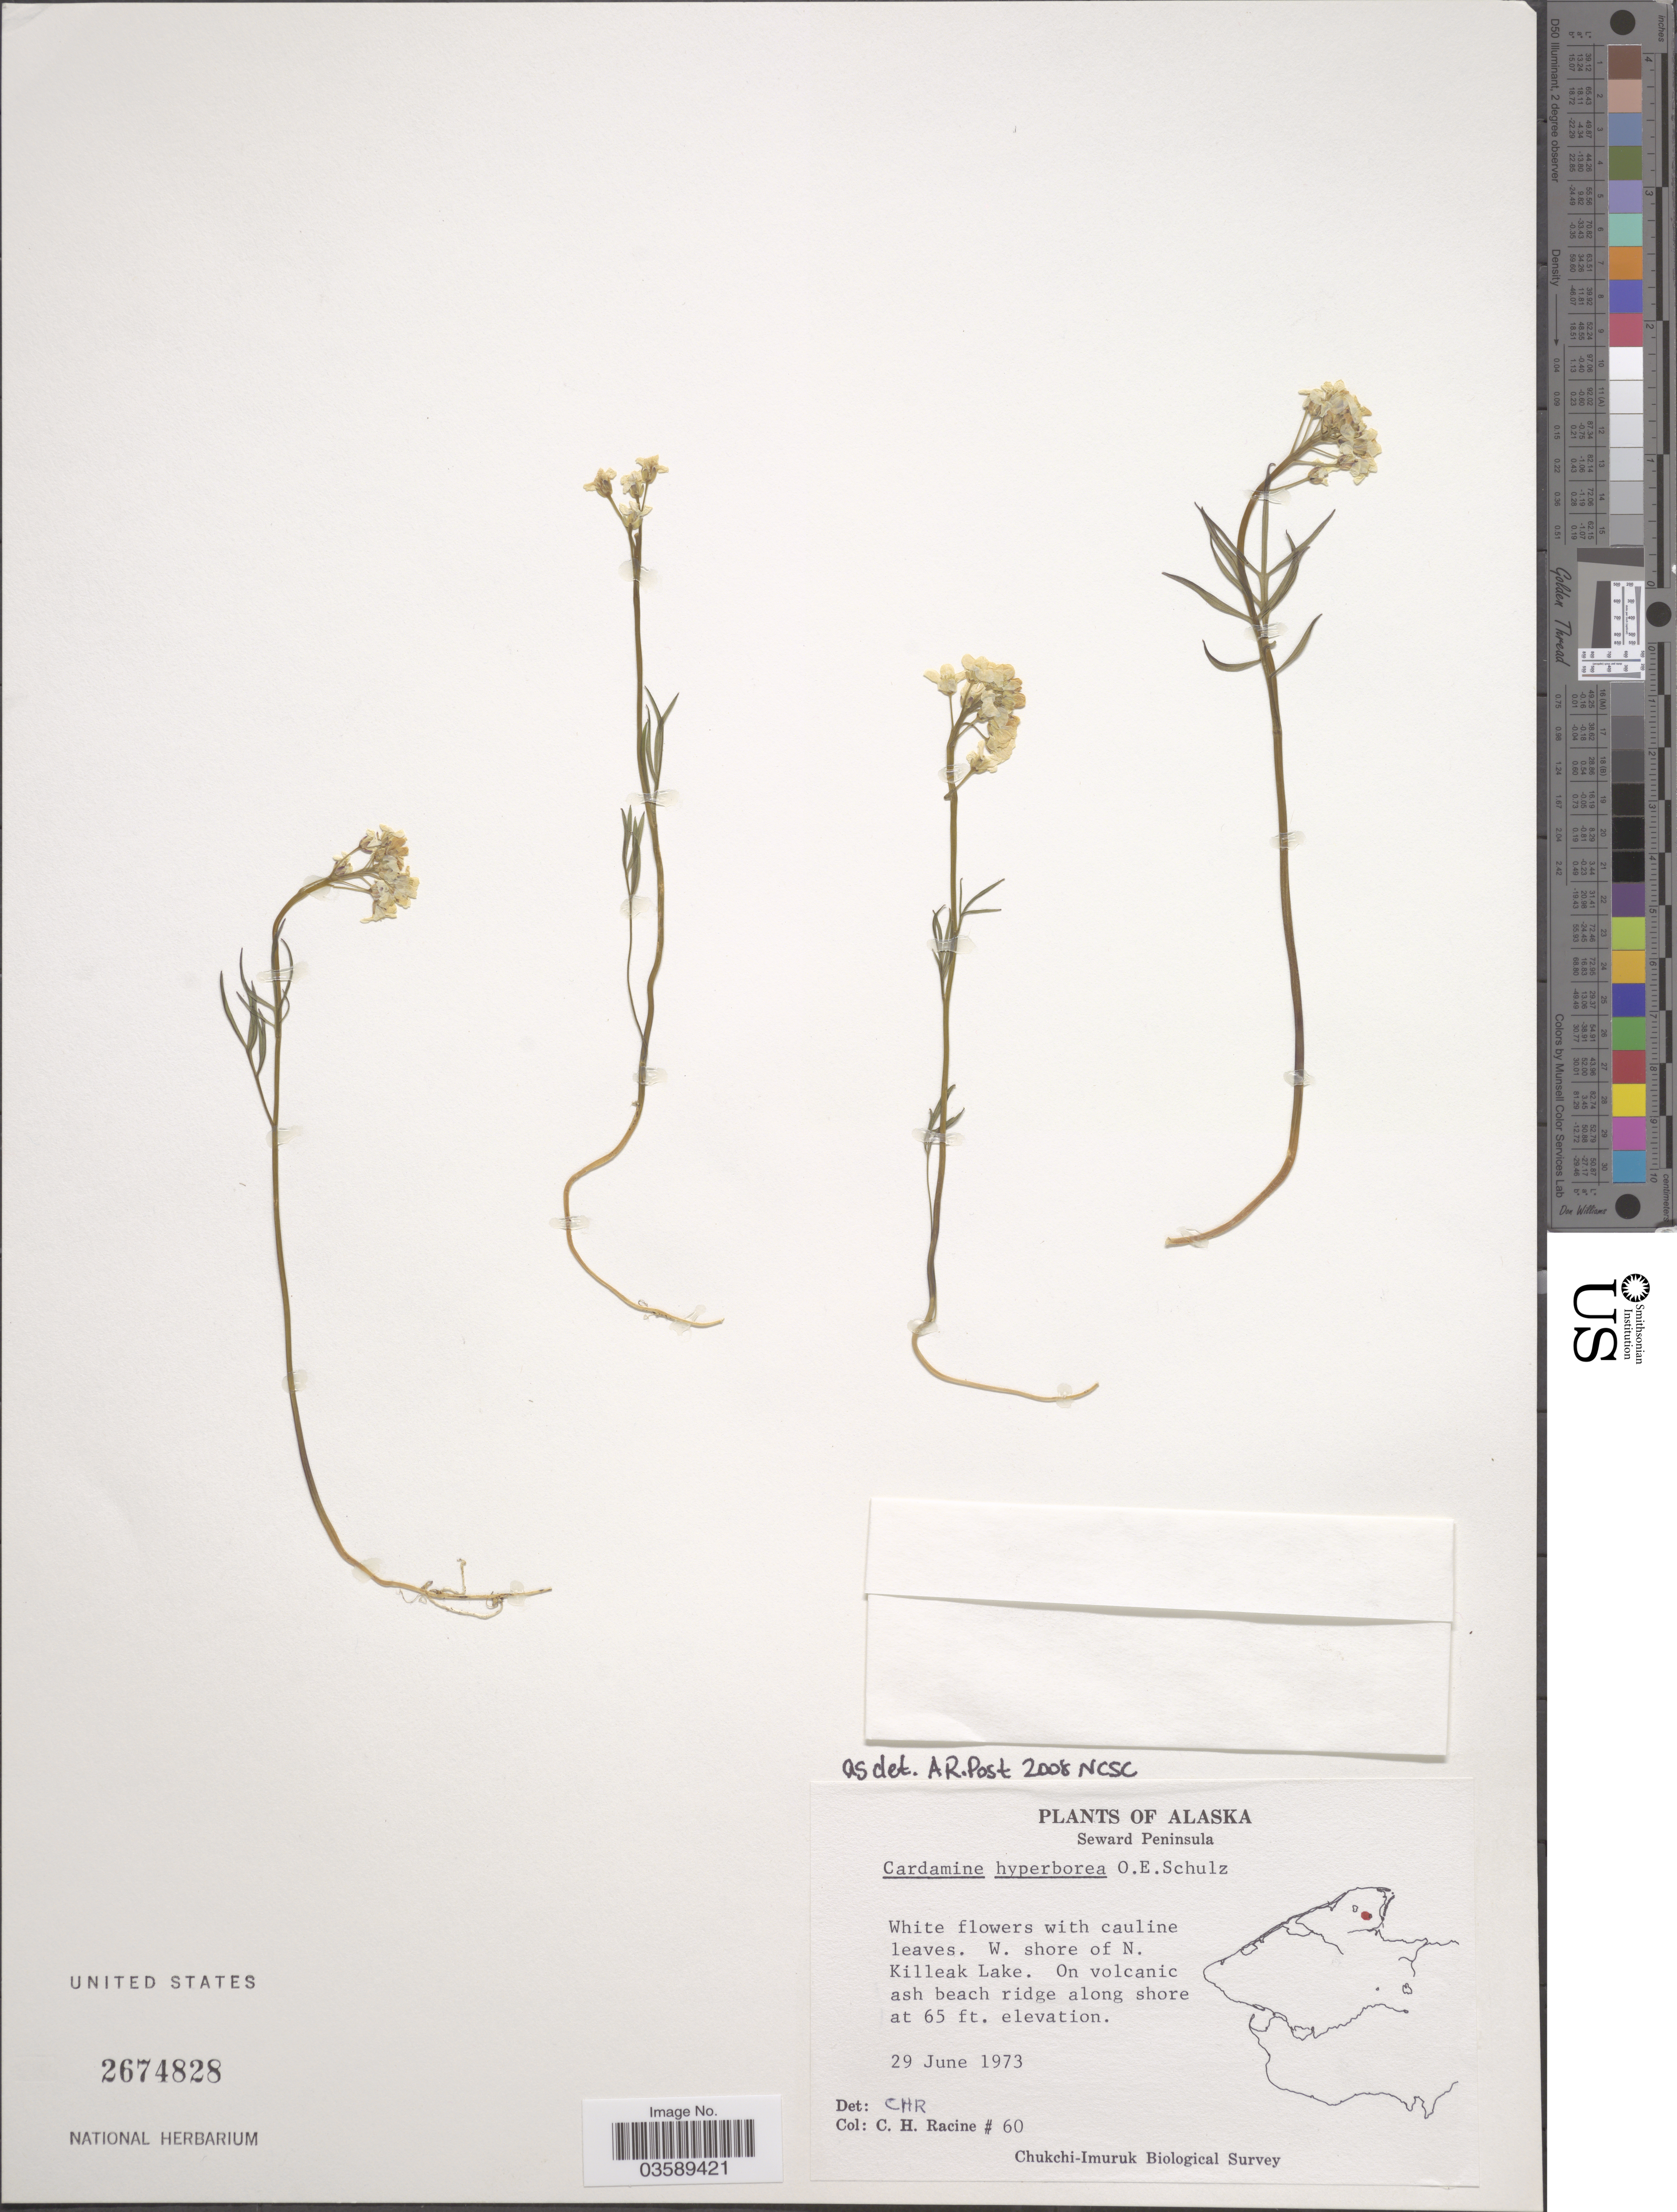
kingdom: Plantae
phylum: Tracheophyta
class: Magnoliopsida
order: Brassicales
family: Brassicaceae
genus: Cardamine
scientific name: Cardamine hyperborea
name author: O.E. Schulz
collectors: C. Racine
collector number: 60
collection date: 1973-06-29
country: United States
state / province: Alaska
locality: Seward Peninsula. W. shore of N. Killeak Lake. On volcanic ash beach ridge along shore.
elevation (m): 20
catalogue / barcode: US 2674828